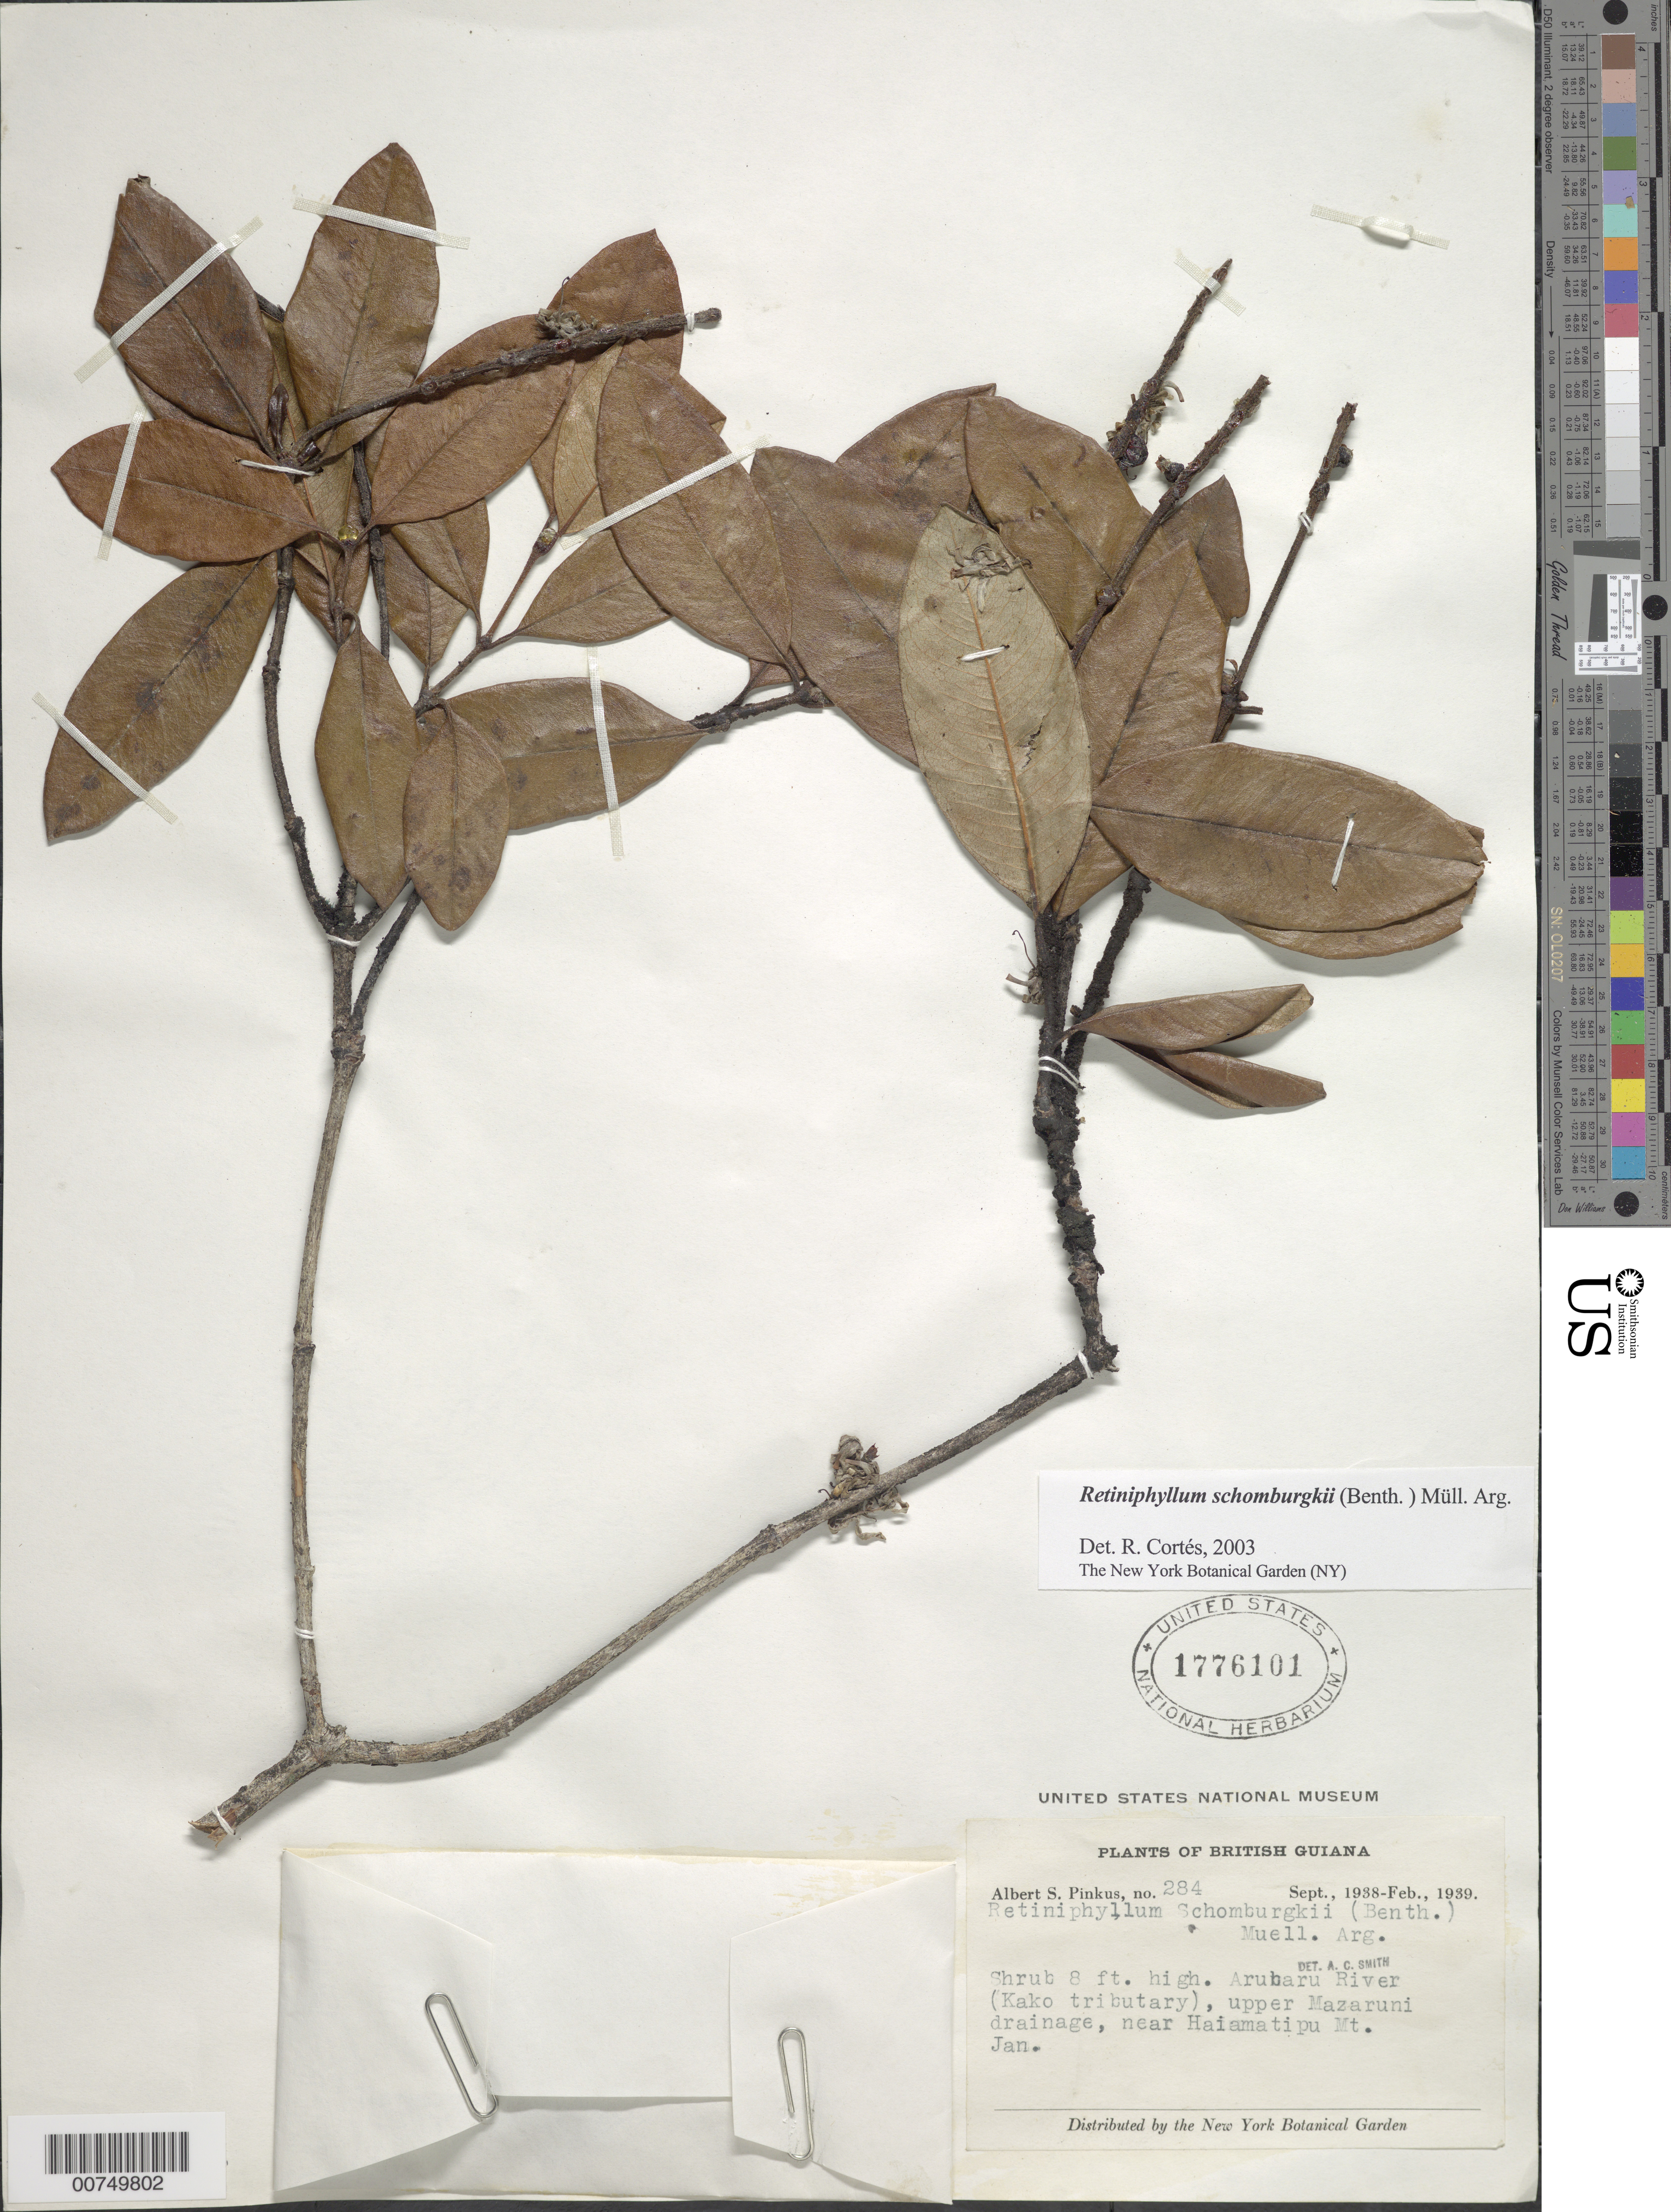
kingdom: Plantae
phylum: Tracheophyta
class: Magnoliopsida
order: Gentianales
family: Rubiaceae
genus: Retiniphyllum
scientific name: Retiniphyllum schomburgkii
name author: (Benth.) Müll. Arg.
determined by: Cortes R., G.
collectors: A. Pinkus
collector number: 284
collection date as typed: Jan-39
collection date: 1939-01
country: Guyana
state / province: Cuyuni-Mazaruni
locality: Arabaru R. (Kako trib.), upper Mazaruni drainage, near Haiamatipu Mt.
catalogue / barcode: US 1776101